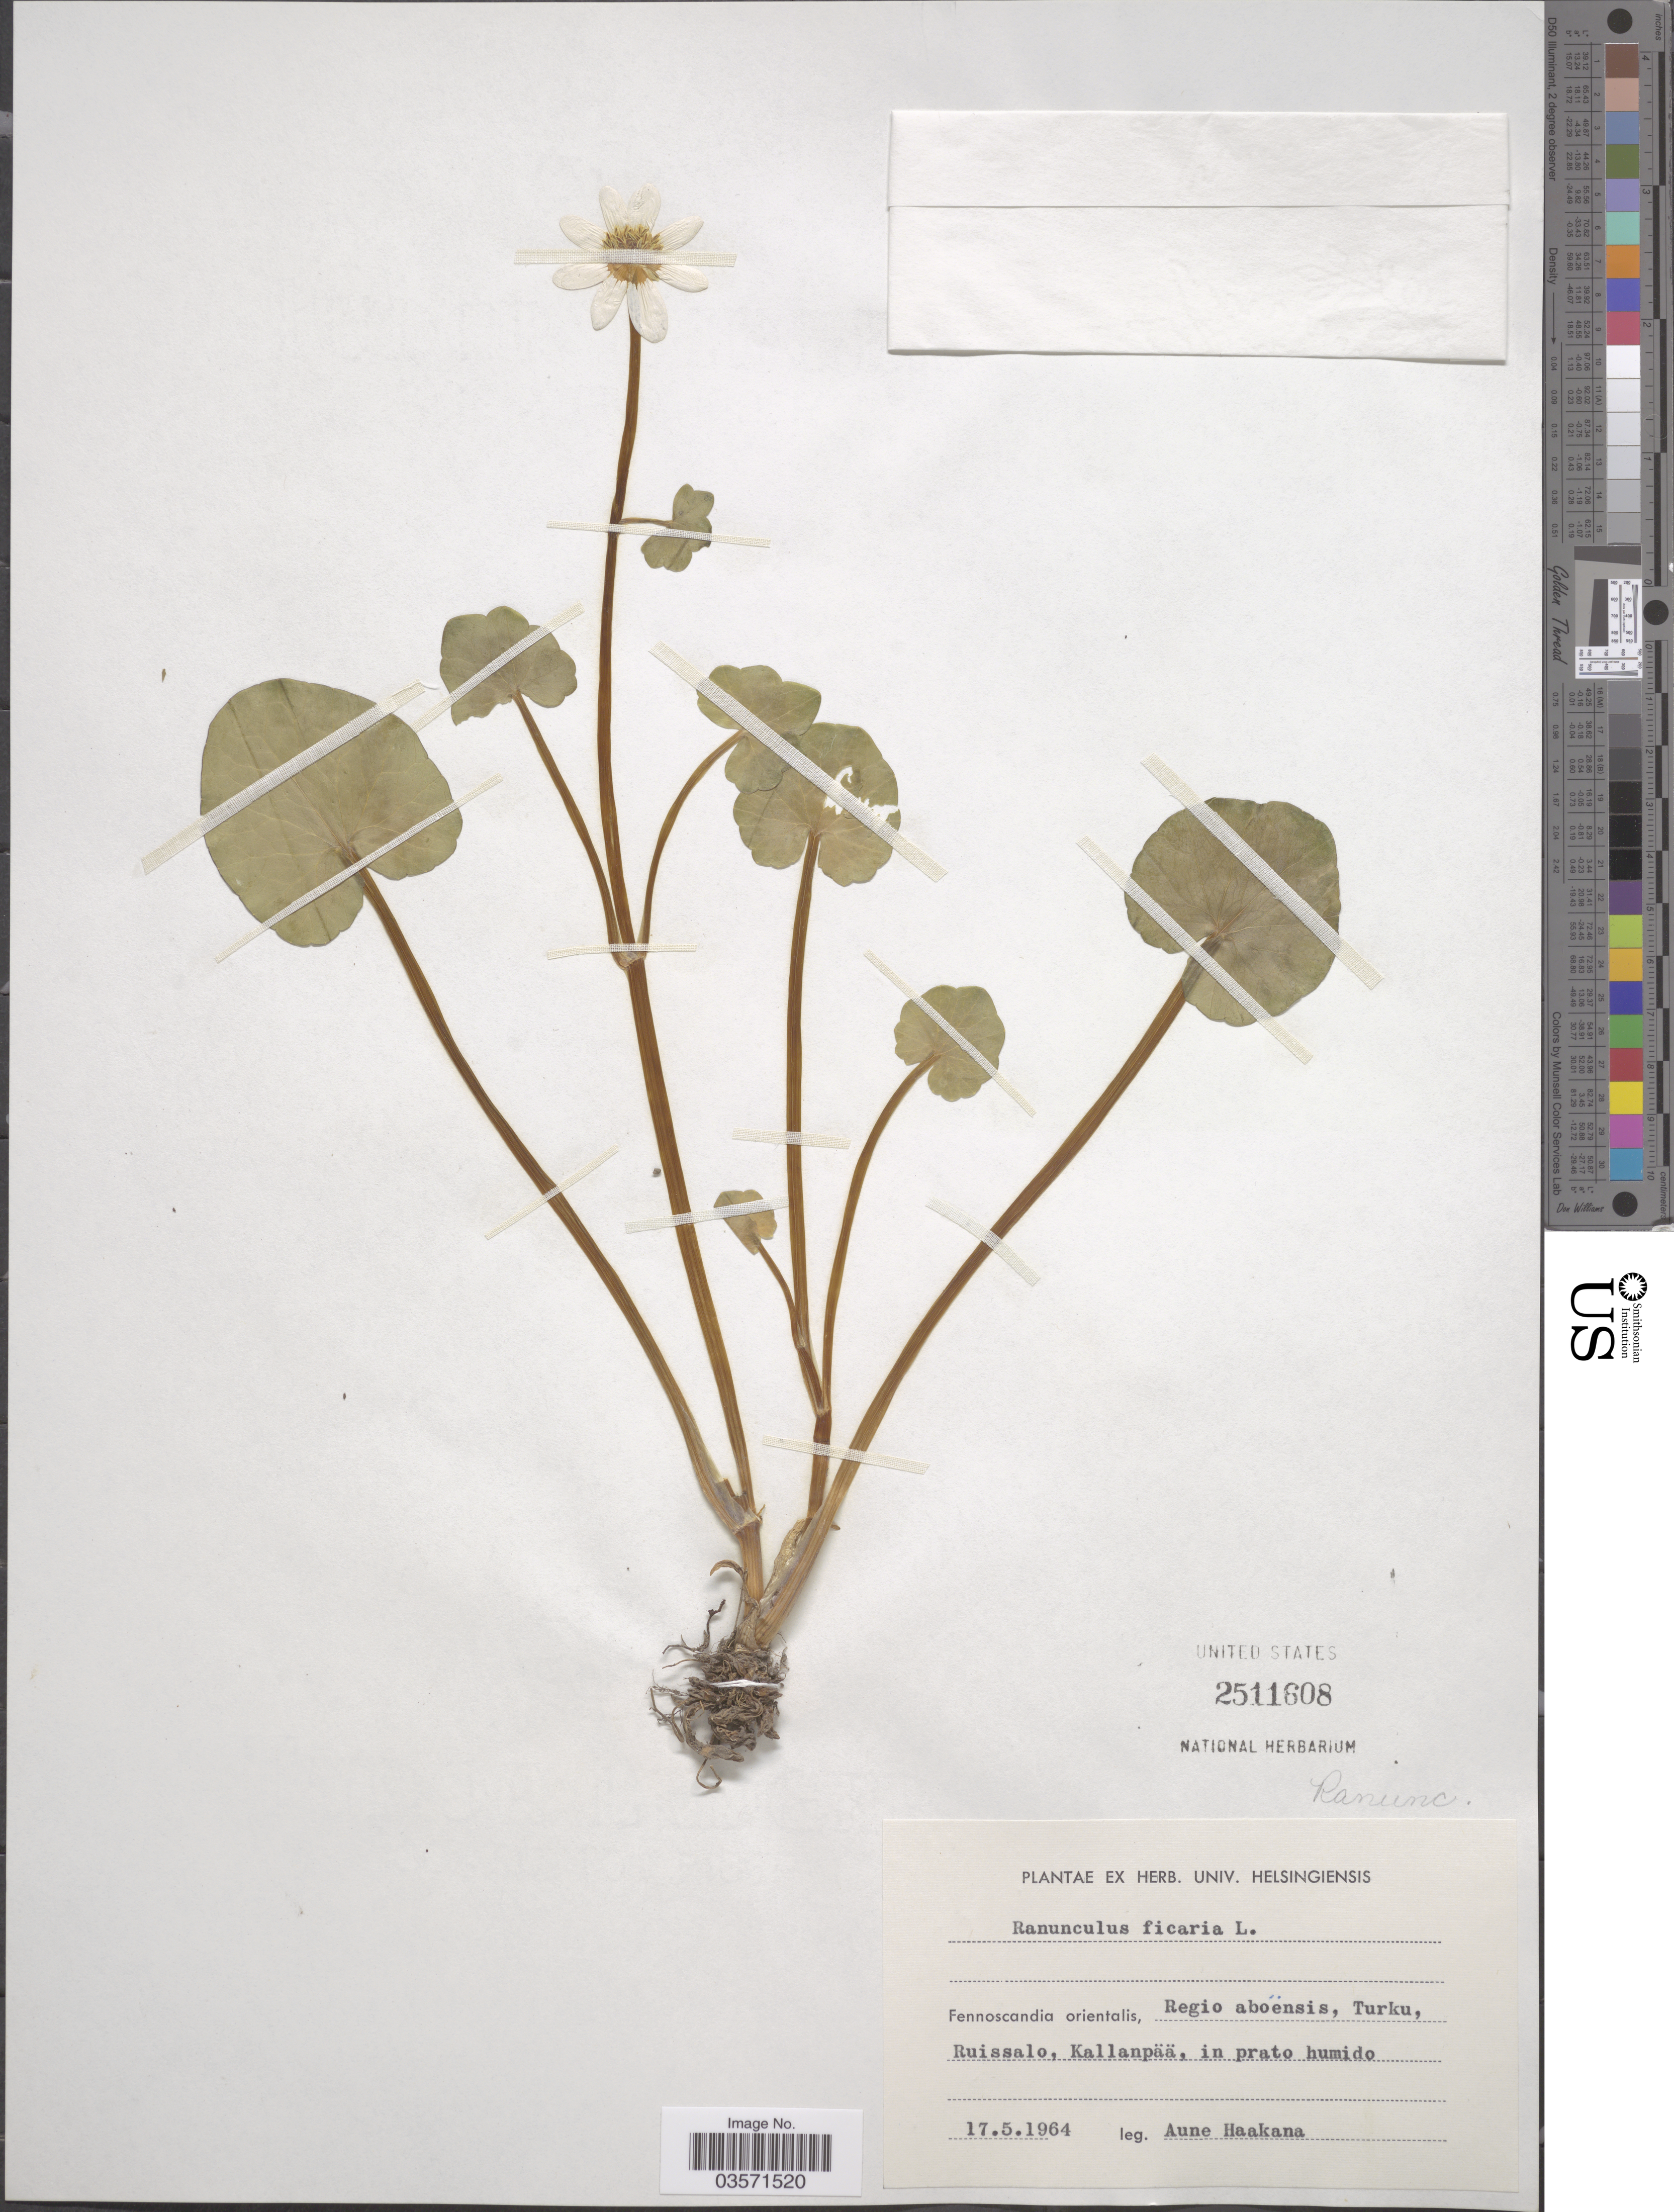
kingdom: Plantae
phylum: Tracheophyta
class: Magnoliopsida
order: Ranunculales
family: Ranunculaceae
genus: Ficaria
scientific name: Ficaria verna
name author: Huds.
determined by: Strong, M. T., (US), Smithsonian Institution - National Museum of Natural History (UNITED STATES)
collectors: A. Haakana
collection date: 1964-05-17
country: Finland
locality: Fennoscandia orientalis, Regio abóensis, Turku, Ruissalo, Kallanpää.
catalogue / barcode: US 2511608